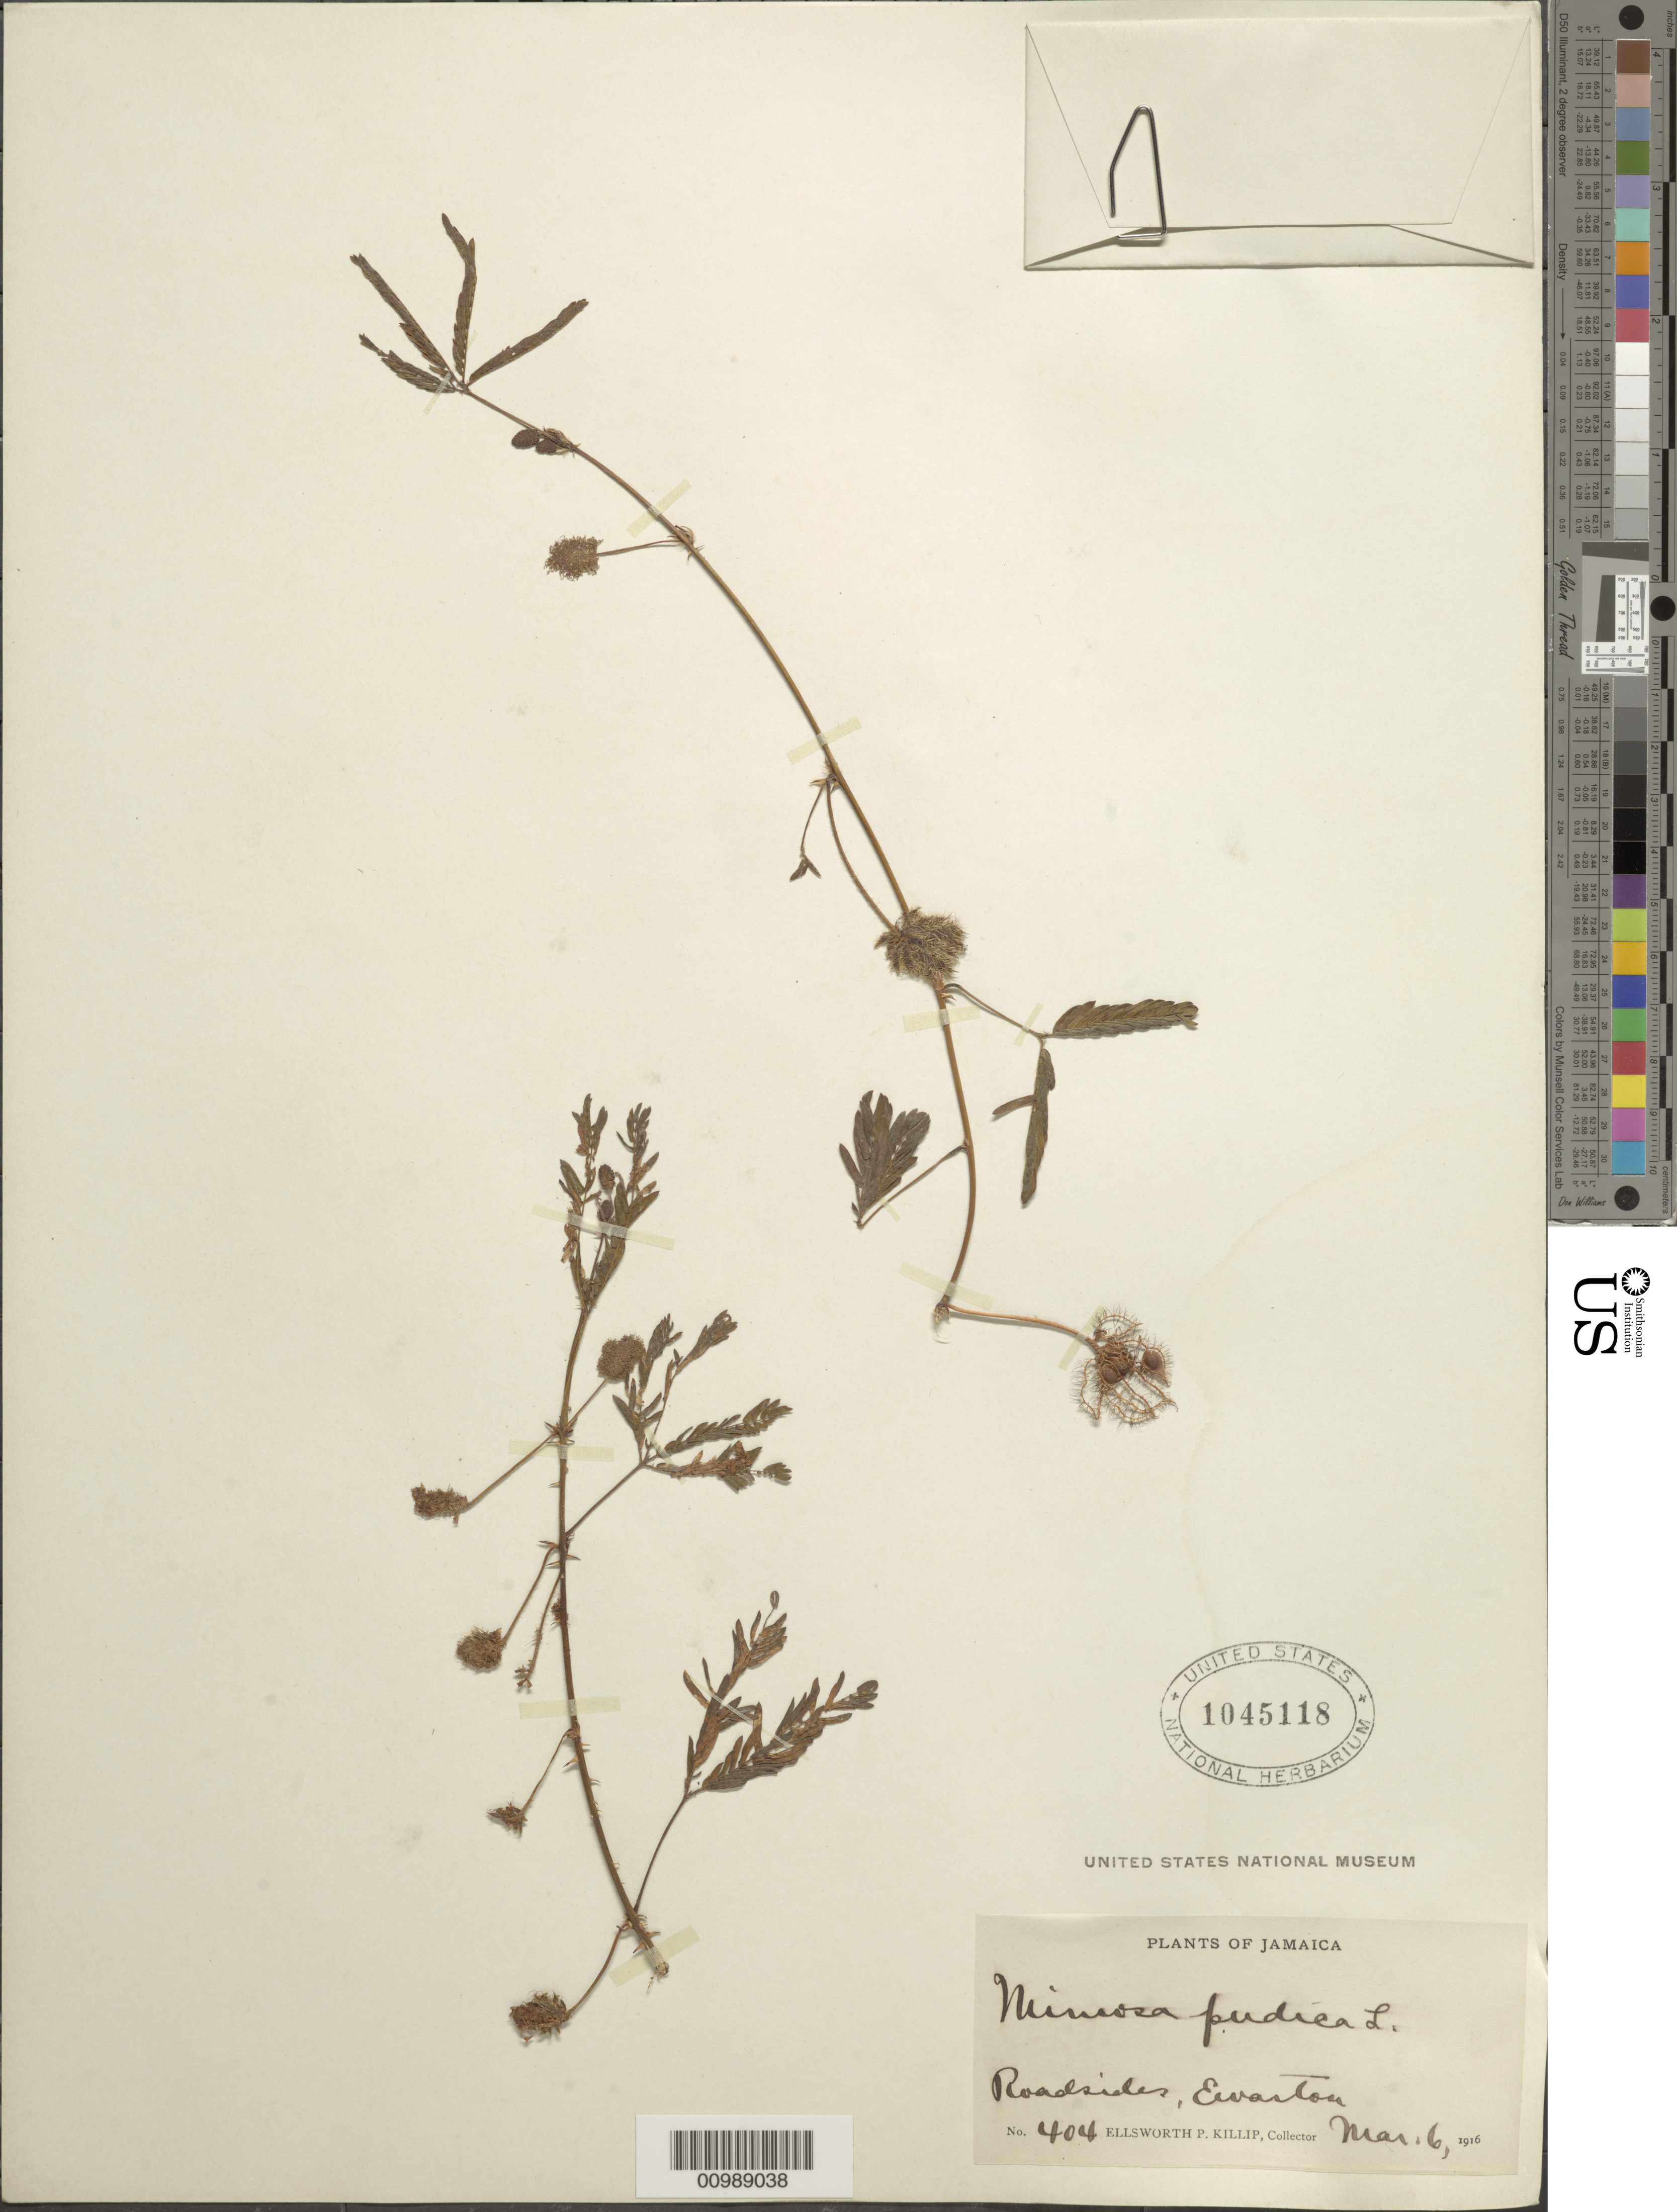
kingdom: Plantae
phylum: Tracheophyta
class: Magnoliopsida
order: Fabales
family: Fabaceae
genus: Mimosa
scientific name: Mimosa pudica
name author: L.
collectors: E. P. Killip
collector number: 404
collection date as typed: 06 Mar 1916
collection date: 1916-03-06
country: Jamaica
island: Jamaica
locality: Evartou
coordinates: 0 N, 0 E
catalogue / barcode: US 1045118